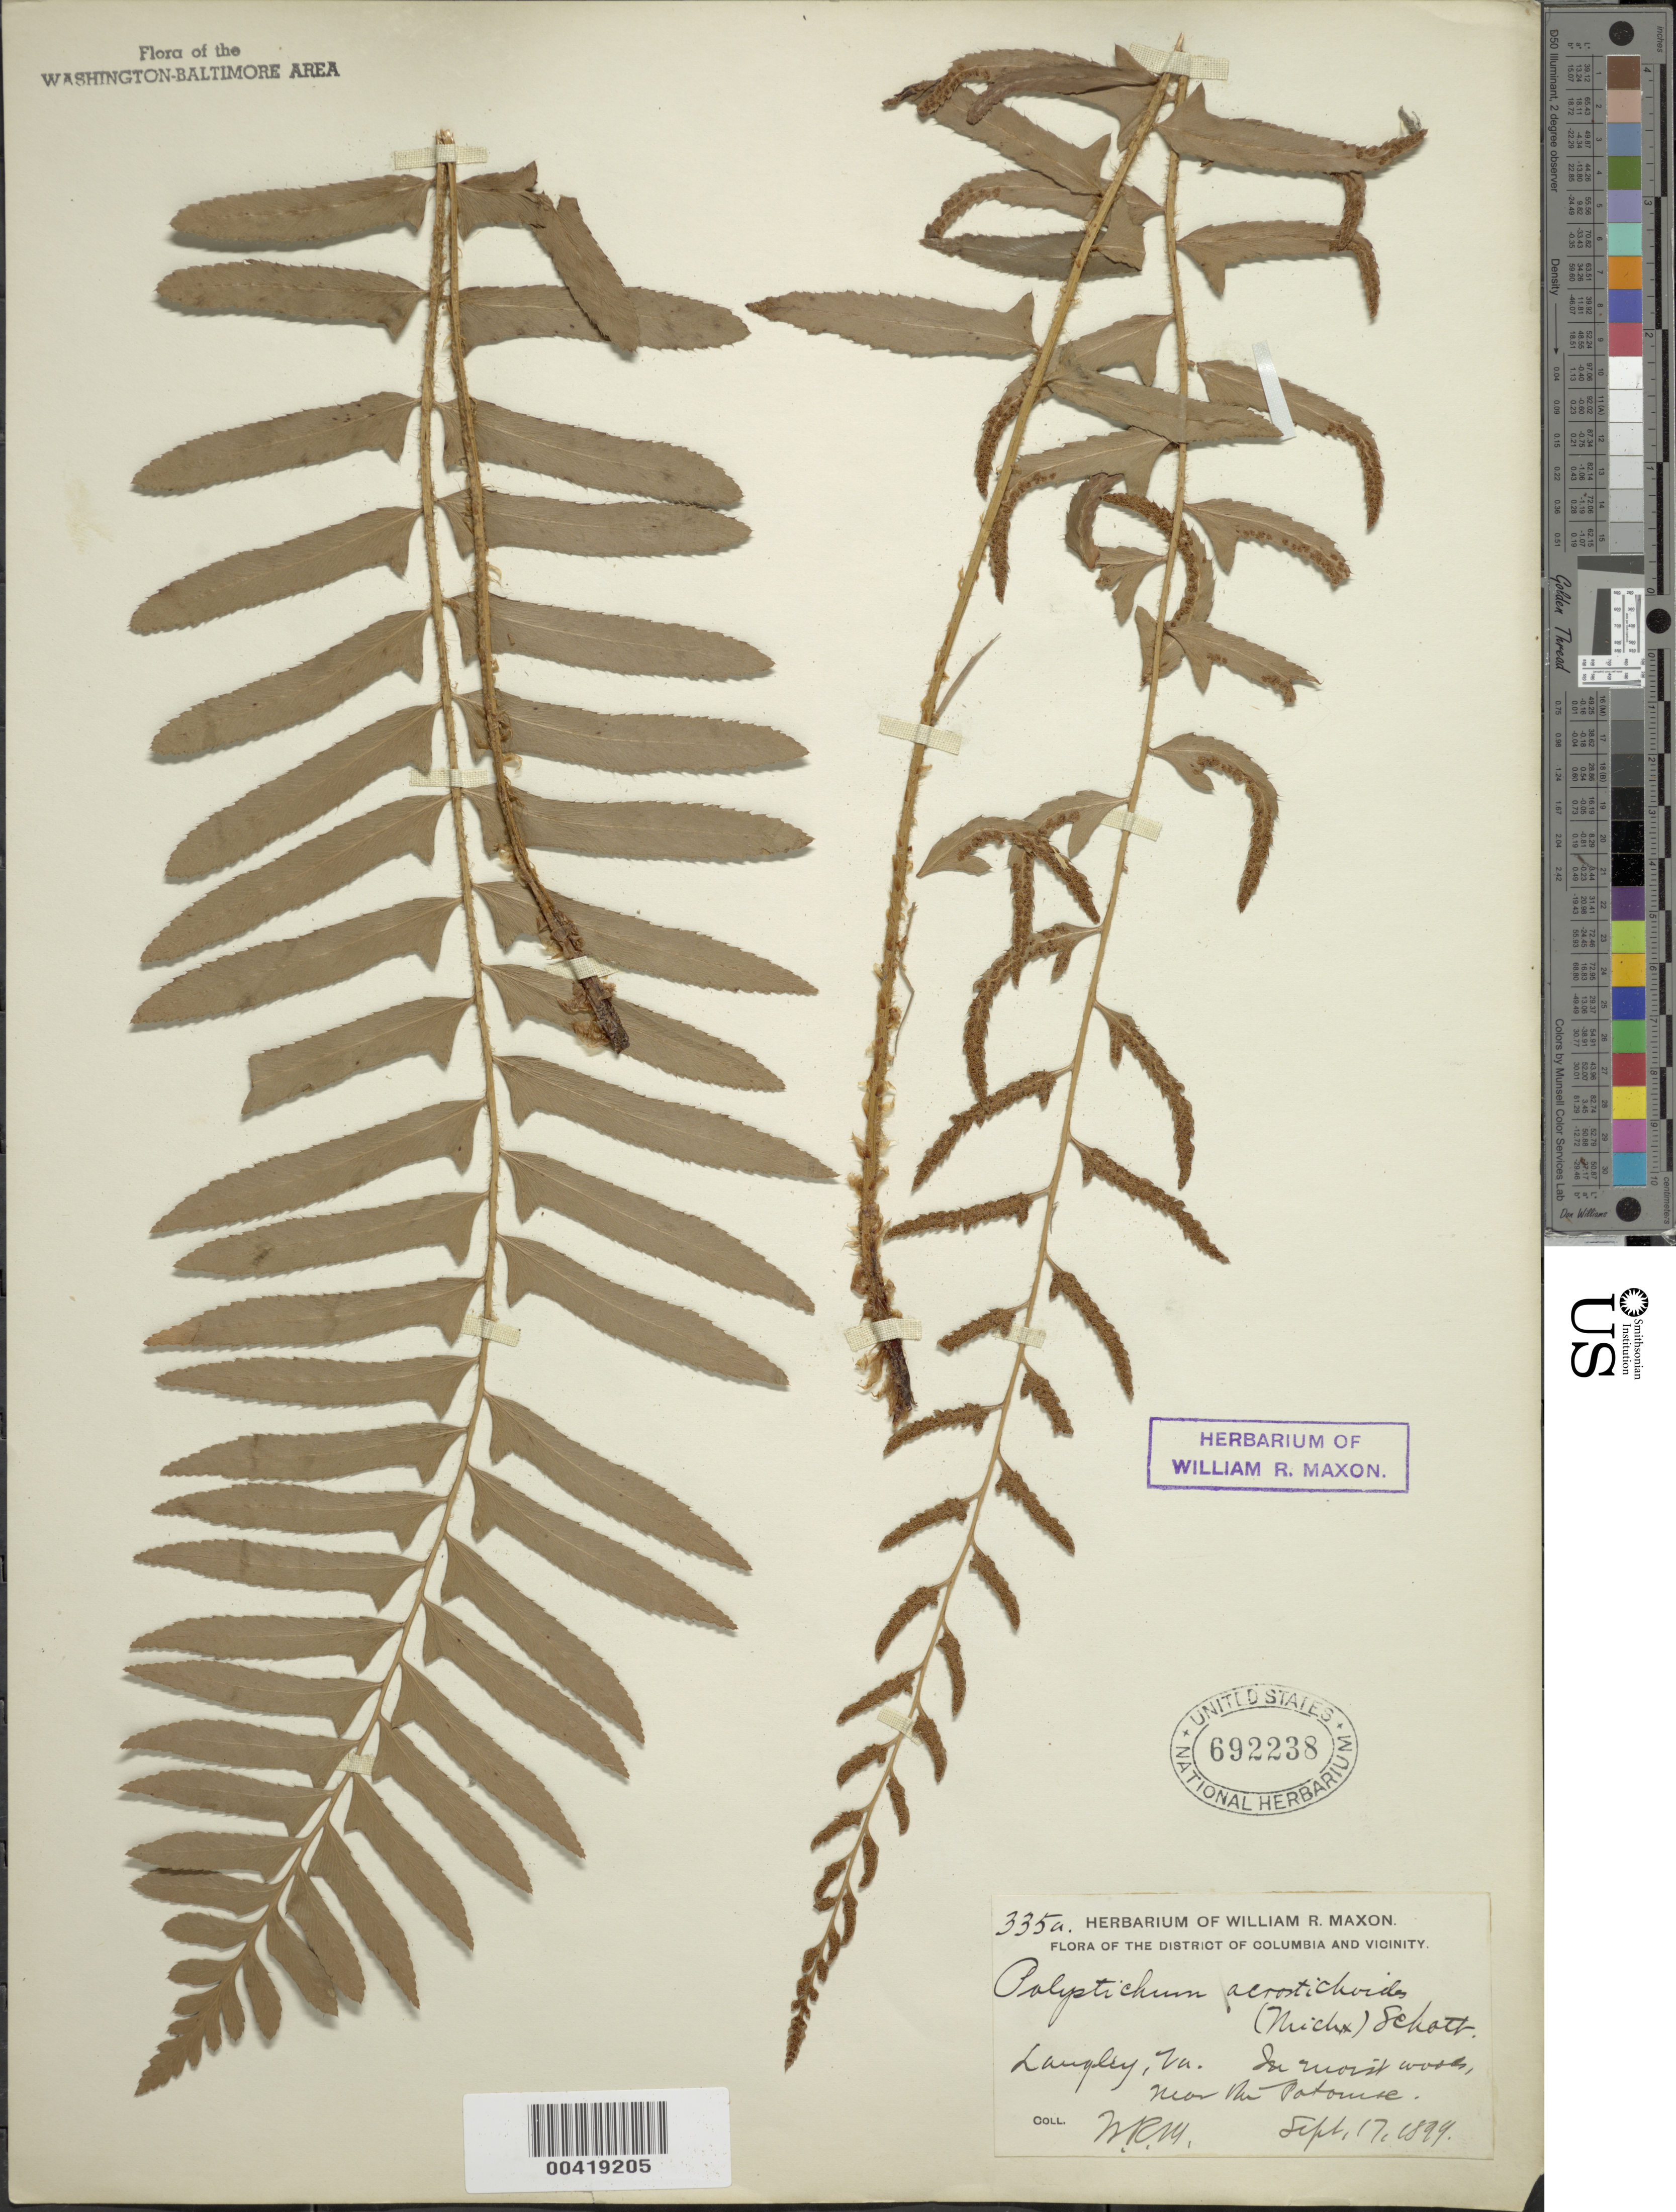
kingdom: Plantae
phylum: Tracheophyta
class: Polypodiopsida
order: Polypodiales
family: Dryopteridaceae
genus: Polystichum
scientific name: Polystichum acrostichoides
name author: (Michx.) Schott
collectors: W. R. Maxon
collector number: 335A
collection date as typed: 17 Sep 1899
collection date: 1899-09-17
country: United States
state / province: Virginia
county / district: Fairfax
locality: Langley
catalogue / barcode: US 692238